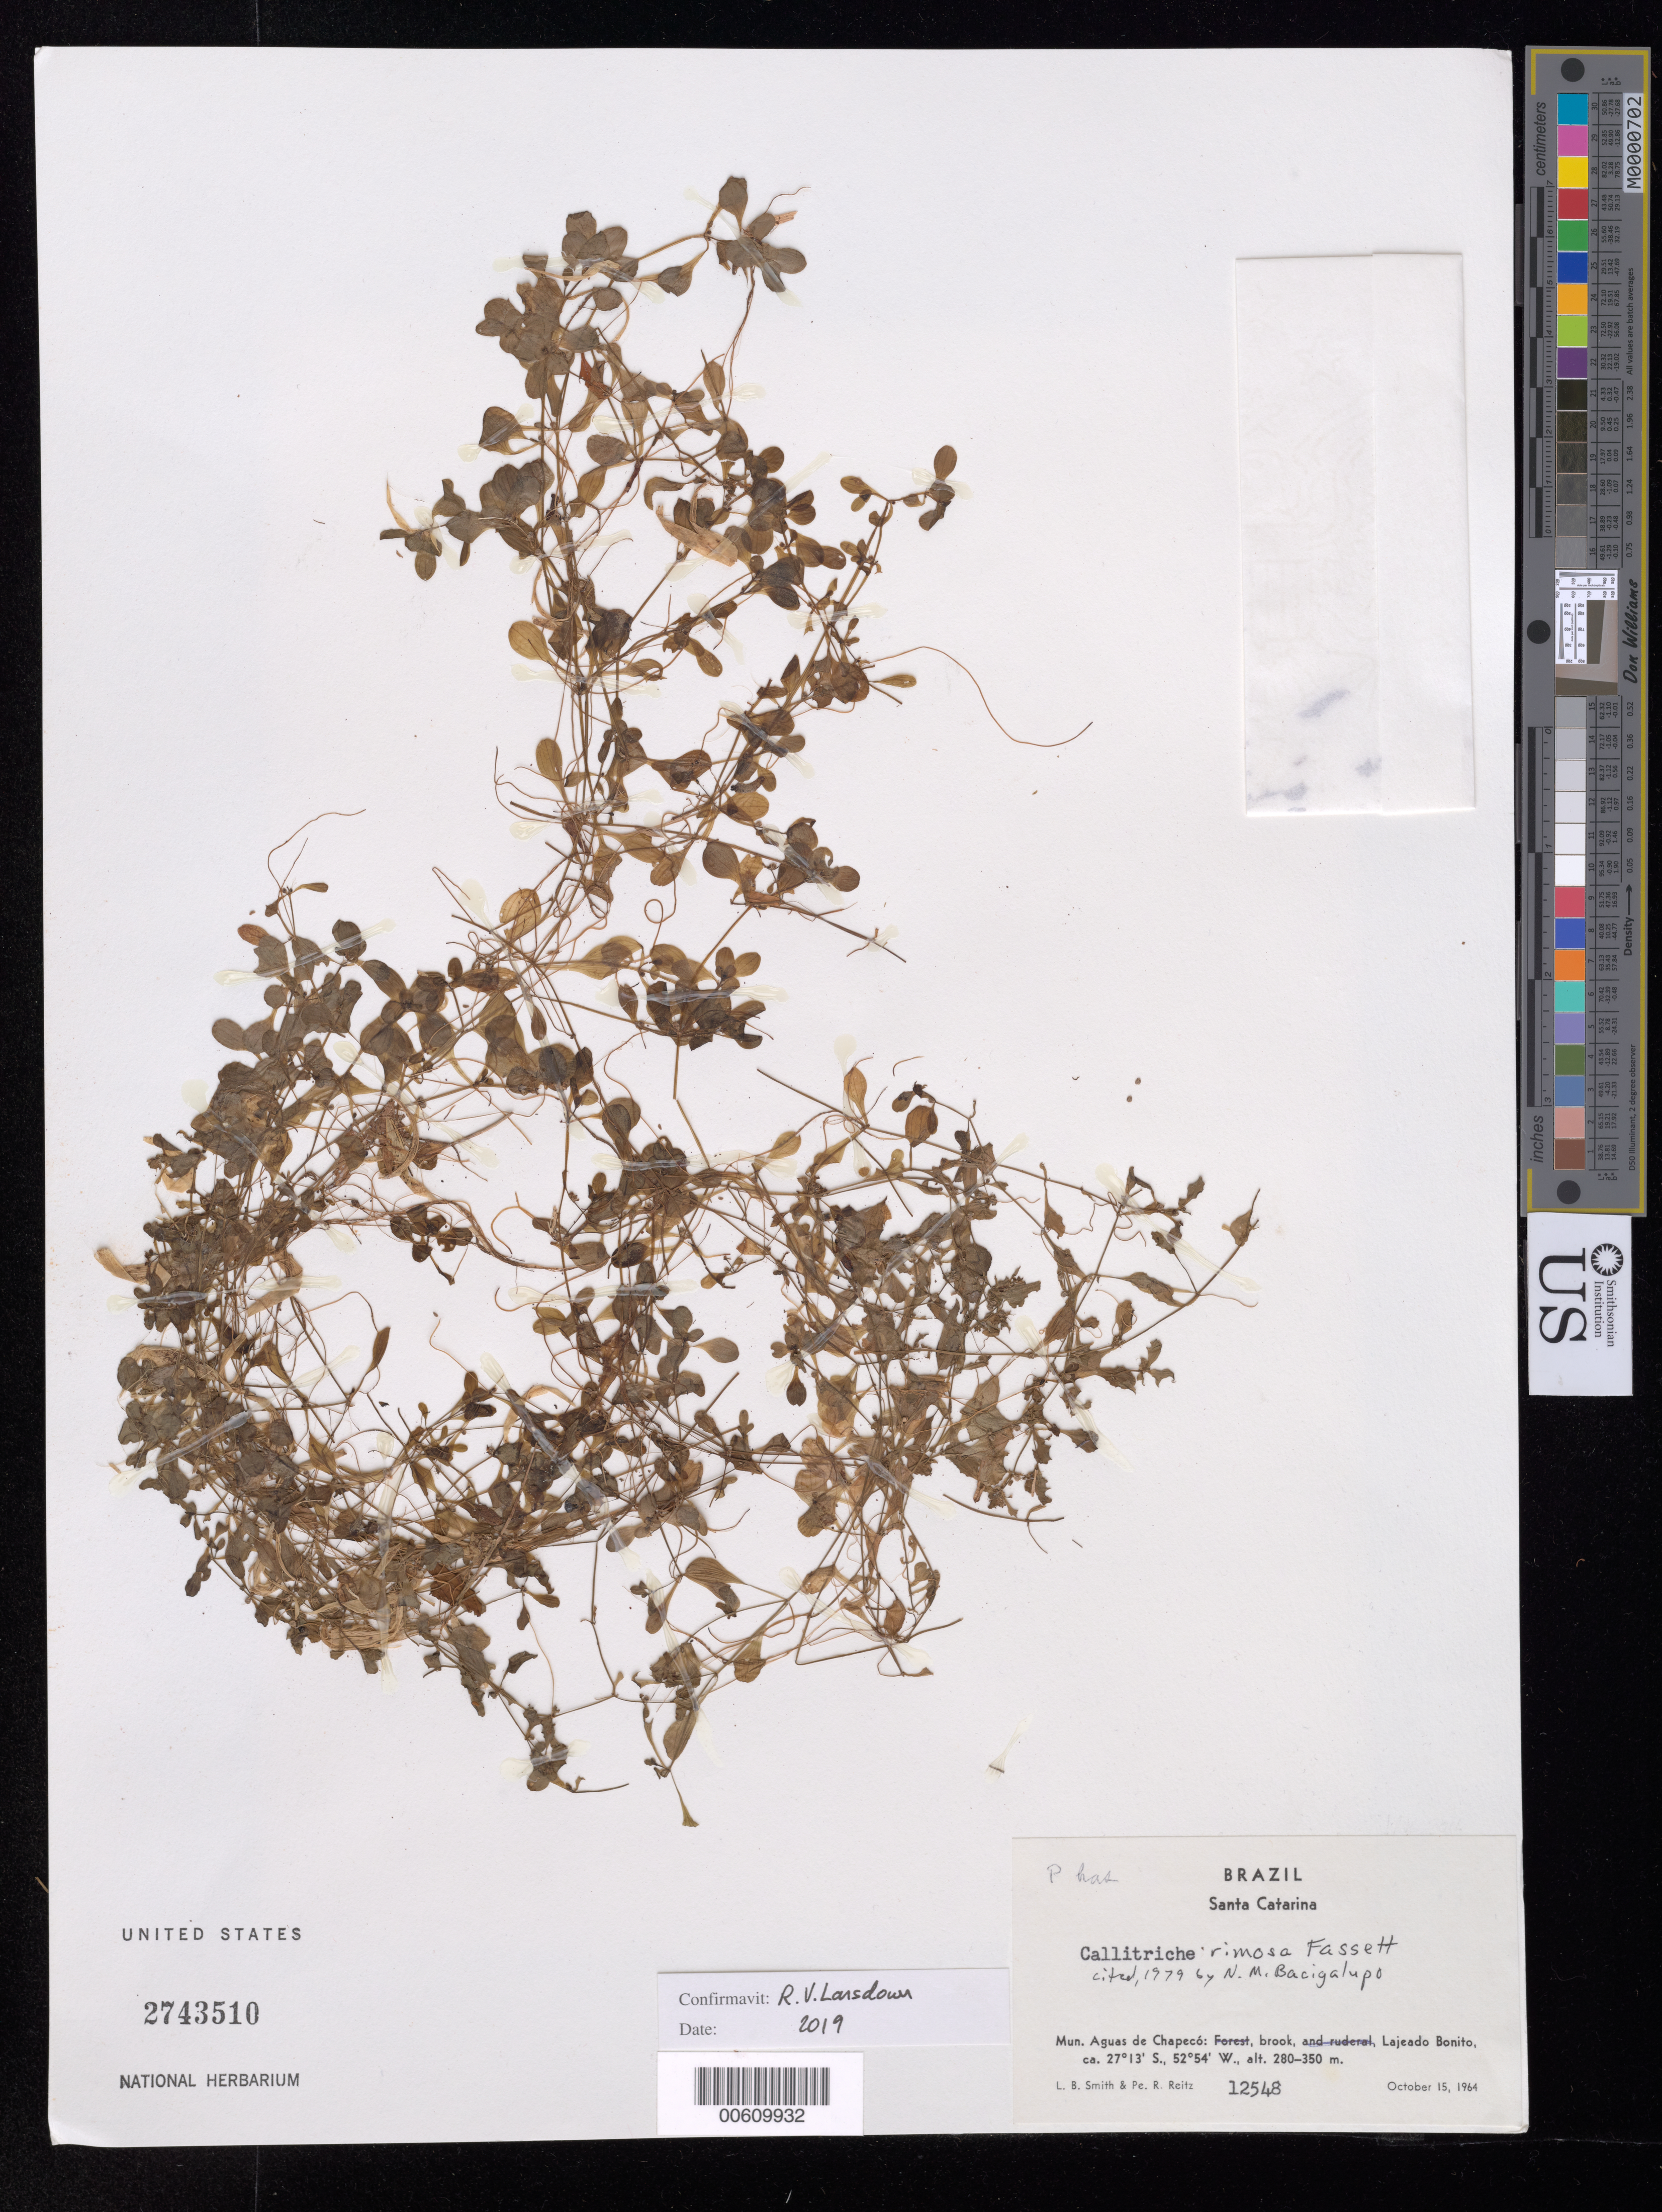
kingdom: Plantae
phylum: Tracheophyta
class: Magnoliopsida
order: Lamiales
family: Plantaginaceae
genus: Callitriche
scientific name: Callitriche rimosa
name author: Fassett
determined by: Lansdown, Richard V.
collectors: L. Smith & R. Reitz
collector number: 12548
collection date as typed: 15 Oct 1964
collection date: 1964-10-15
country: Brazil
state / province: Santa Catarina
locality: Aguas de Capeco Mun., Lajeado Bonito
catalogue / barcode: US 2743510